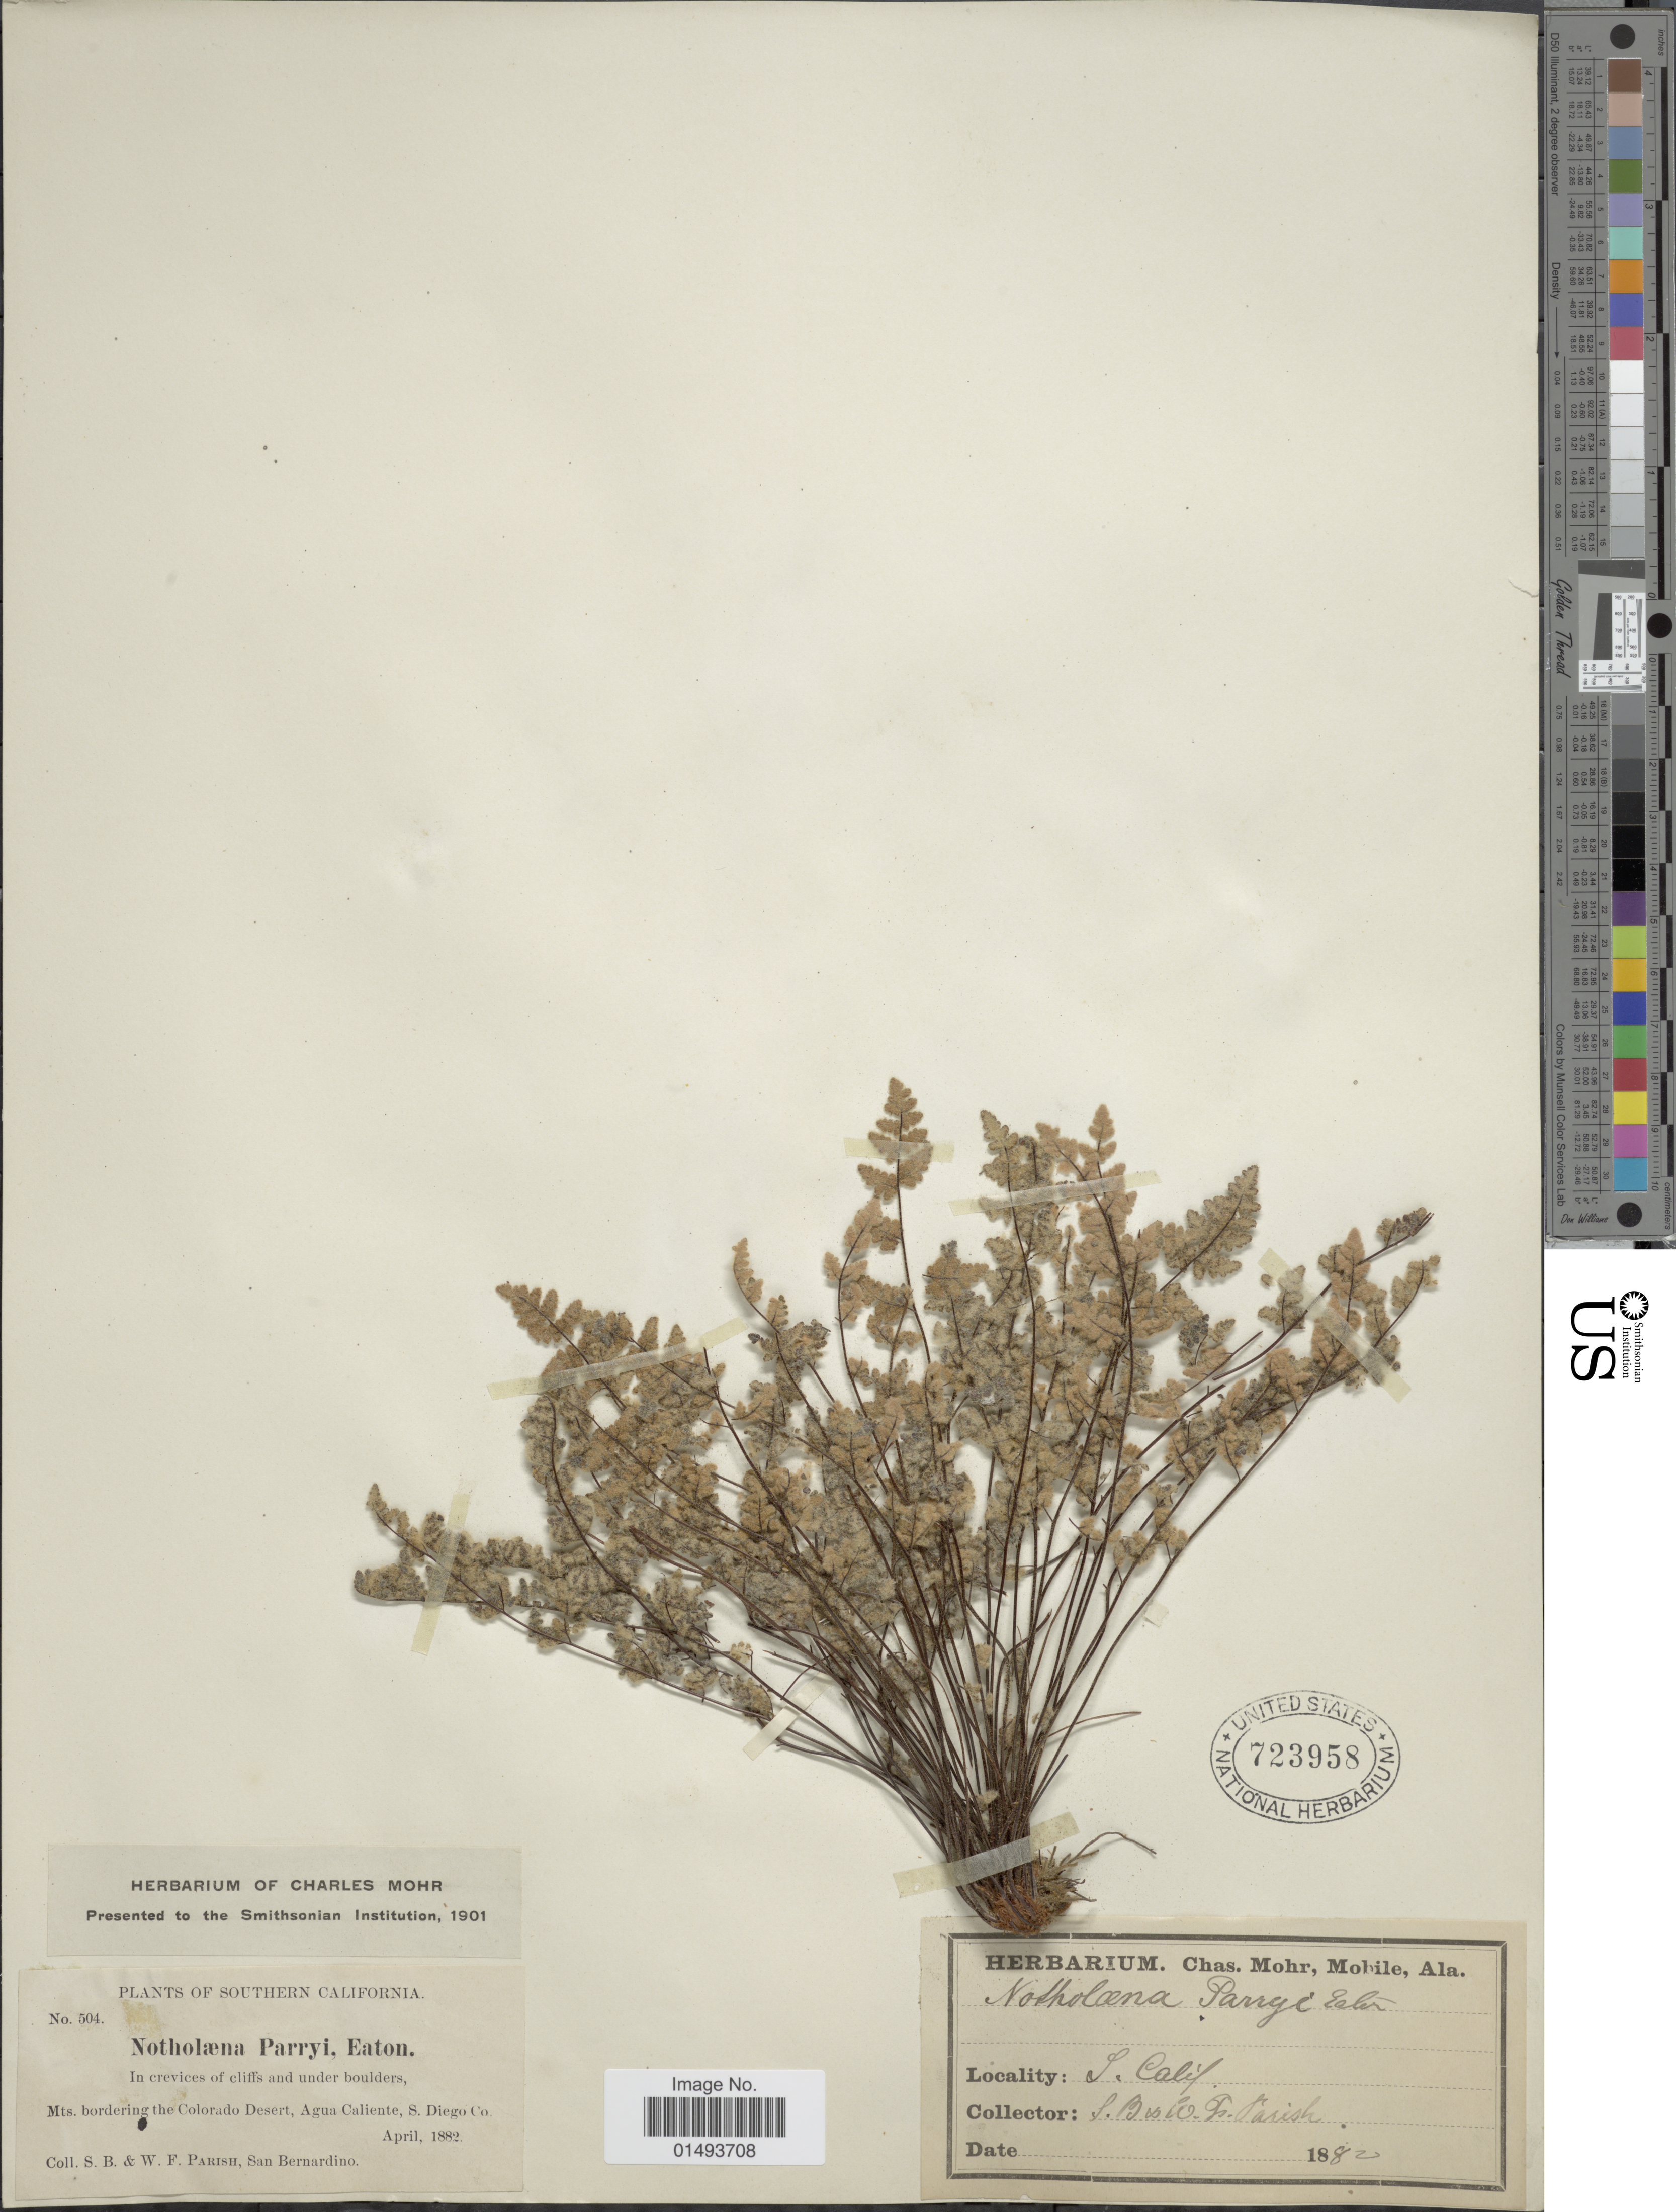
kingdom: Plantae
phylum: Tracheophyta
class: Polypodiopsida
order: Polypodiales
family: Pteridaceae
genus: Myriopteris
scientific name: Myriopteris parryi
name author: (D.C. Eaton) Grusz & Windham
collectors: S. B. Parish & W. F. Parish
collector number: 504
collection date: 1882-04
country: United States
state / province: California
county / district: San Diego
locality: Plants of Southern California, Mts. bordering the Colorado Desert, Agua Caliente. S. Diego Co.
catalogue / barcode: US 723958